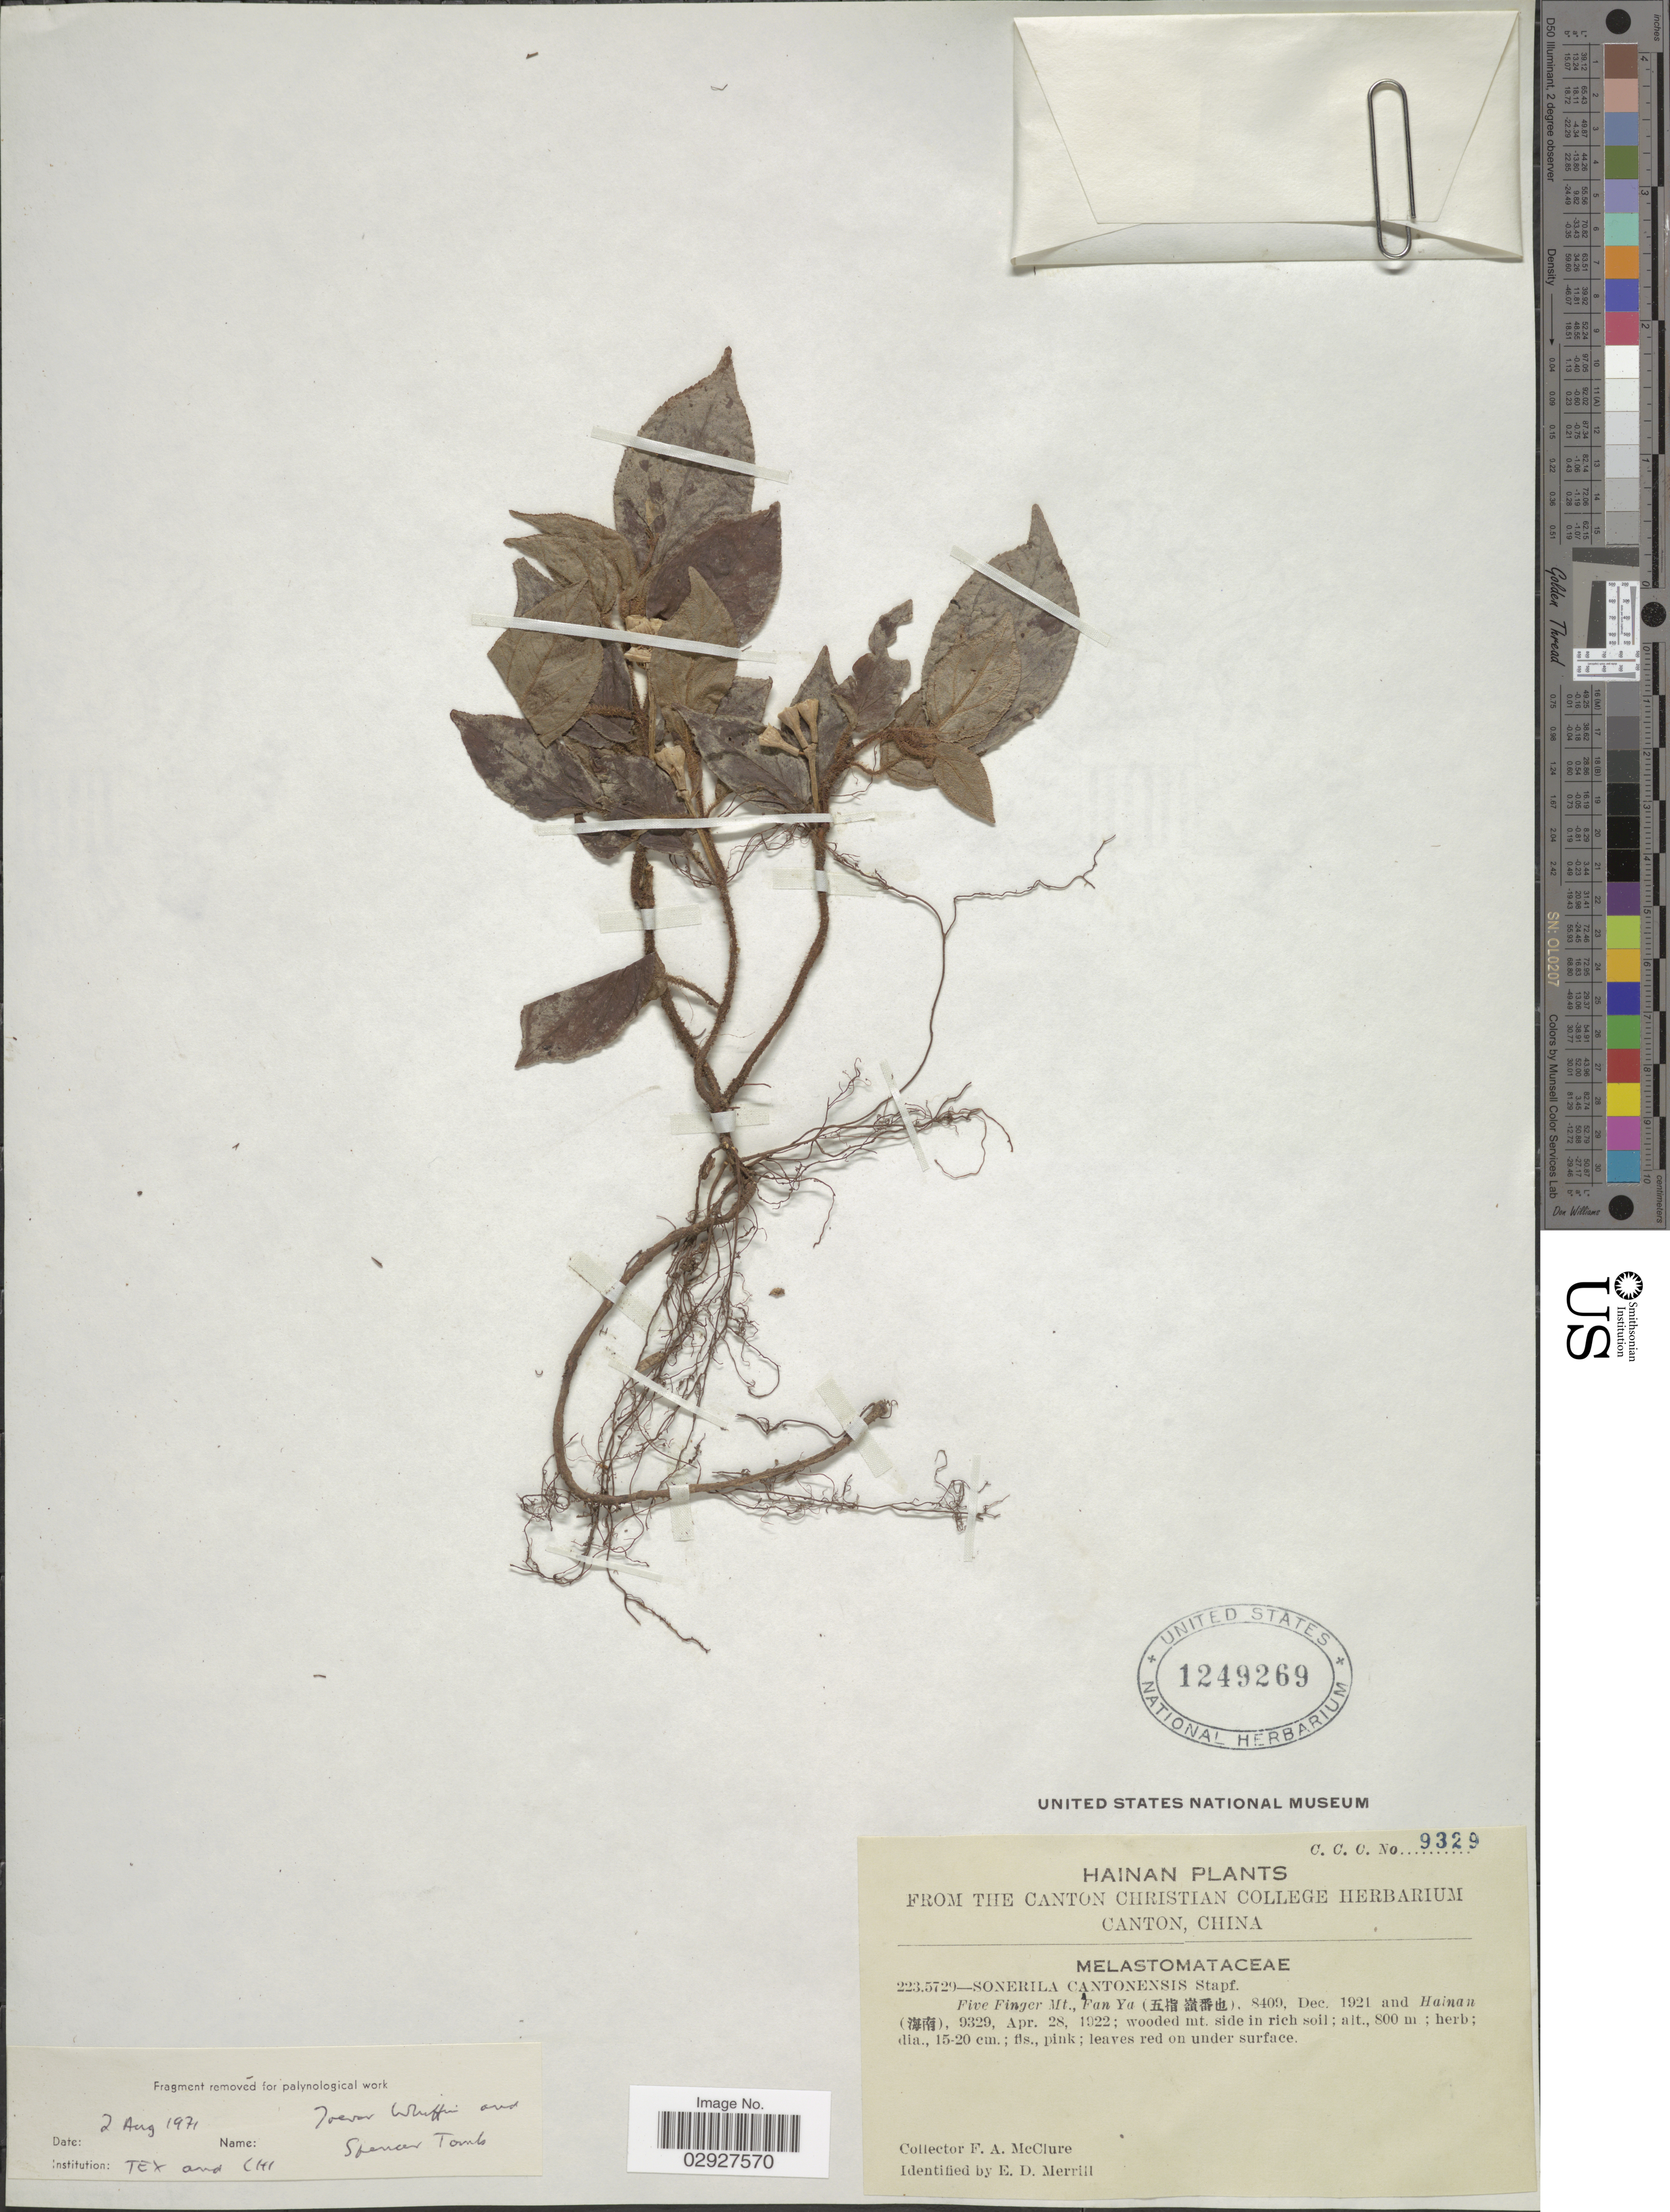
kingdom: Plantae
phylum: Tracheophyta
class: Magnoliopsida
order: Myrtales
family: Melastomataceae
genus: Sonerila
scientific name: Sonerila cantonensis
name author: Stapf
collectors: F. A. McClure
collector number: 9329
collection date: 1922-04-28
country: China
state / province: Hainan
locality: Wooded mt. side in rich soil.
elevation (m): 800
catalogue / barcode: US 1249269